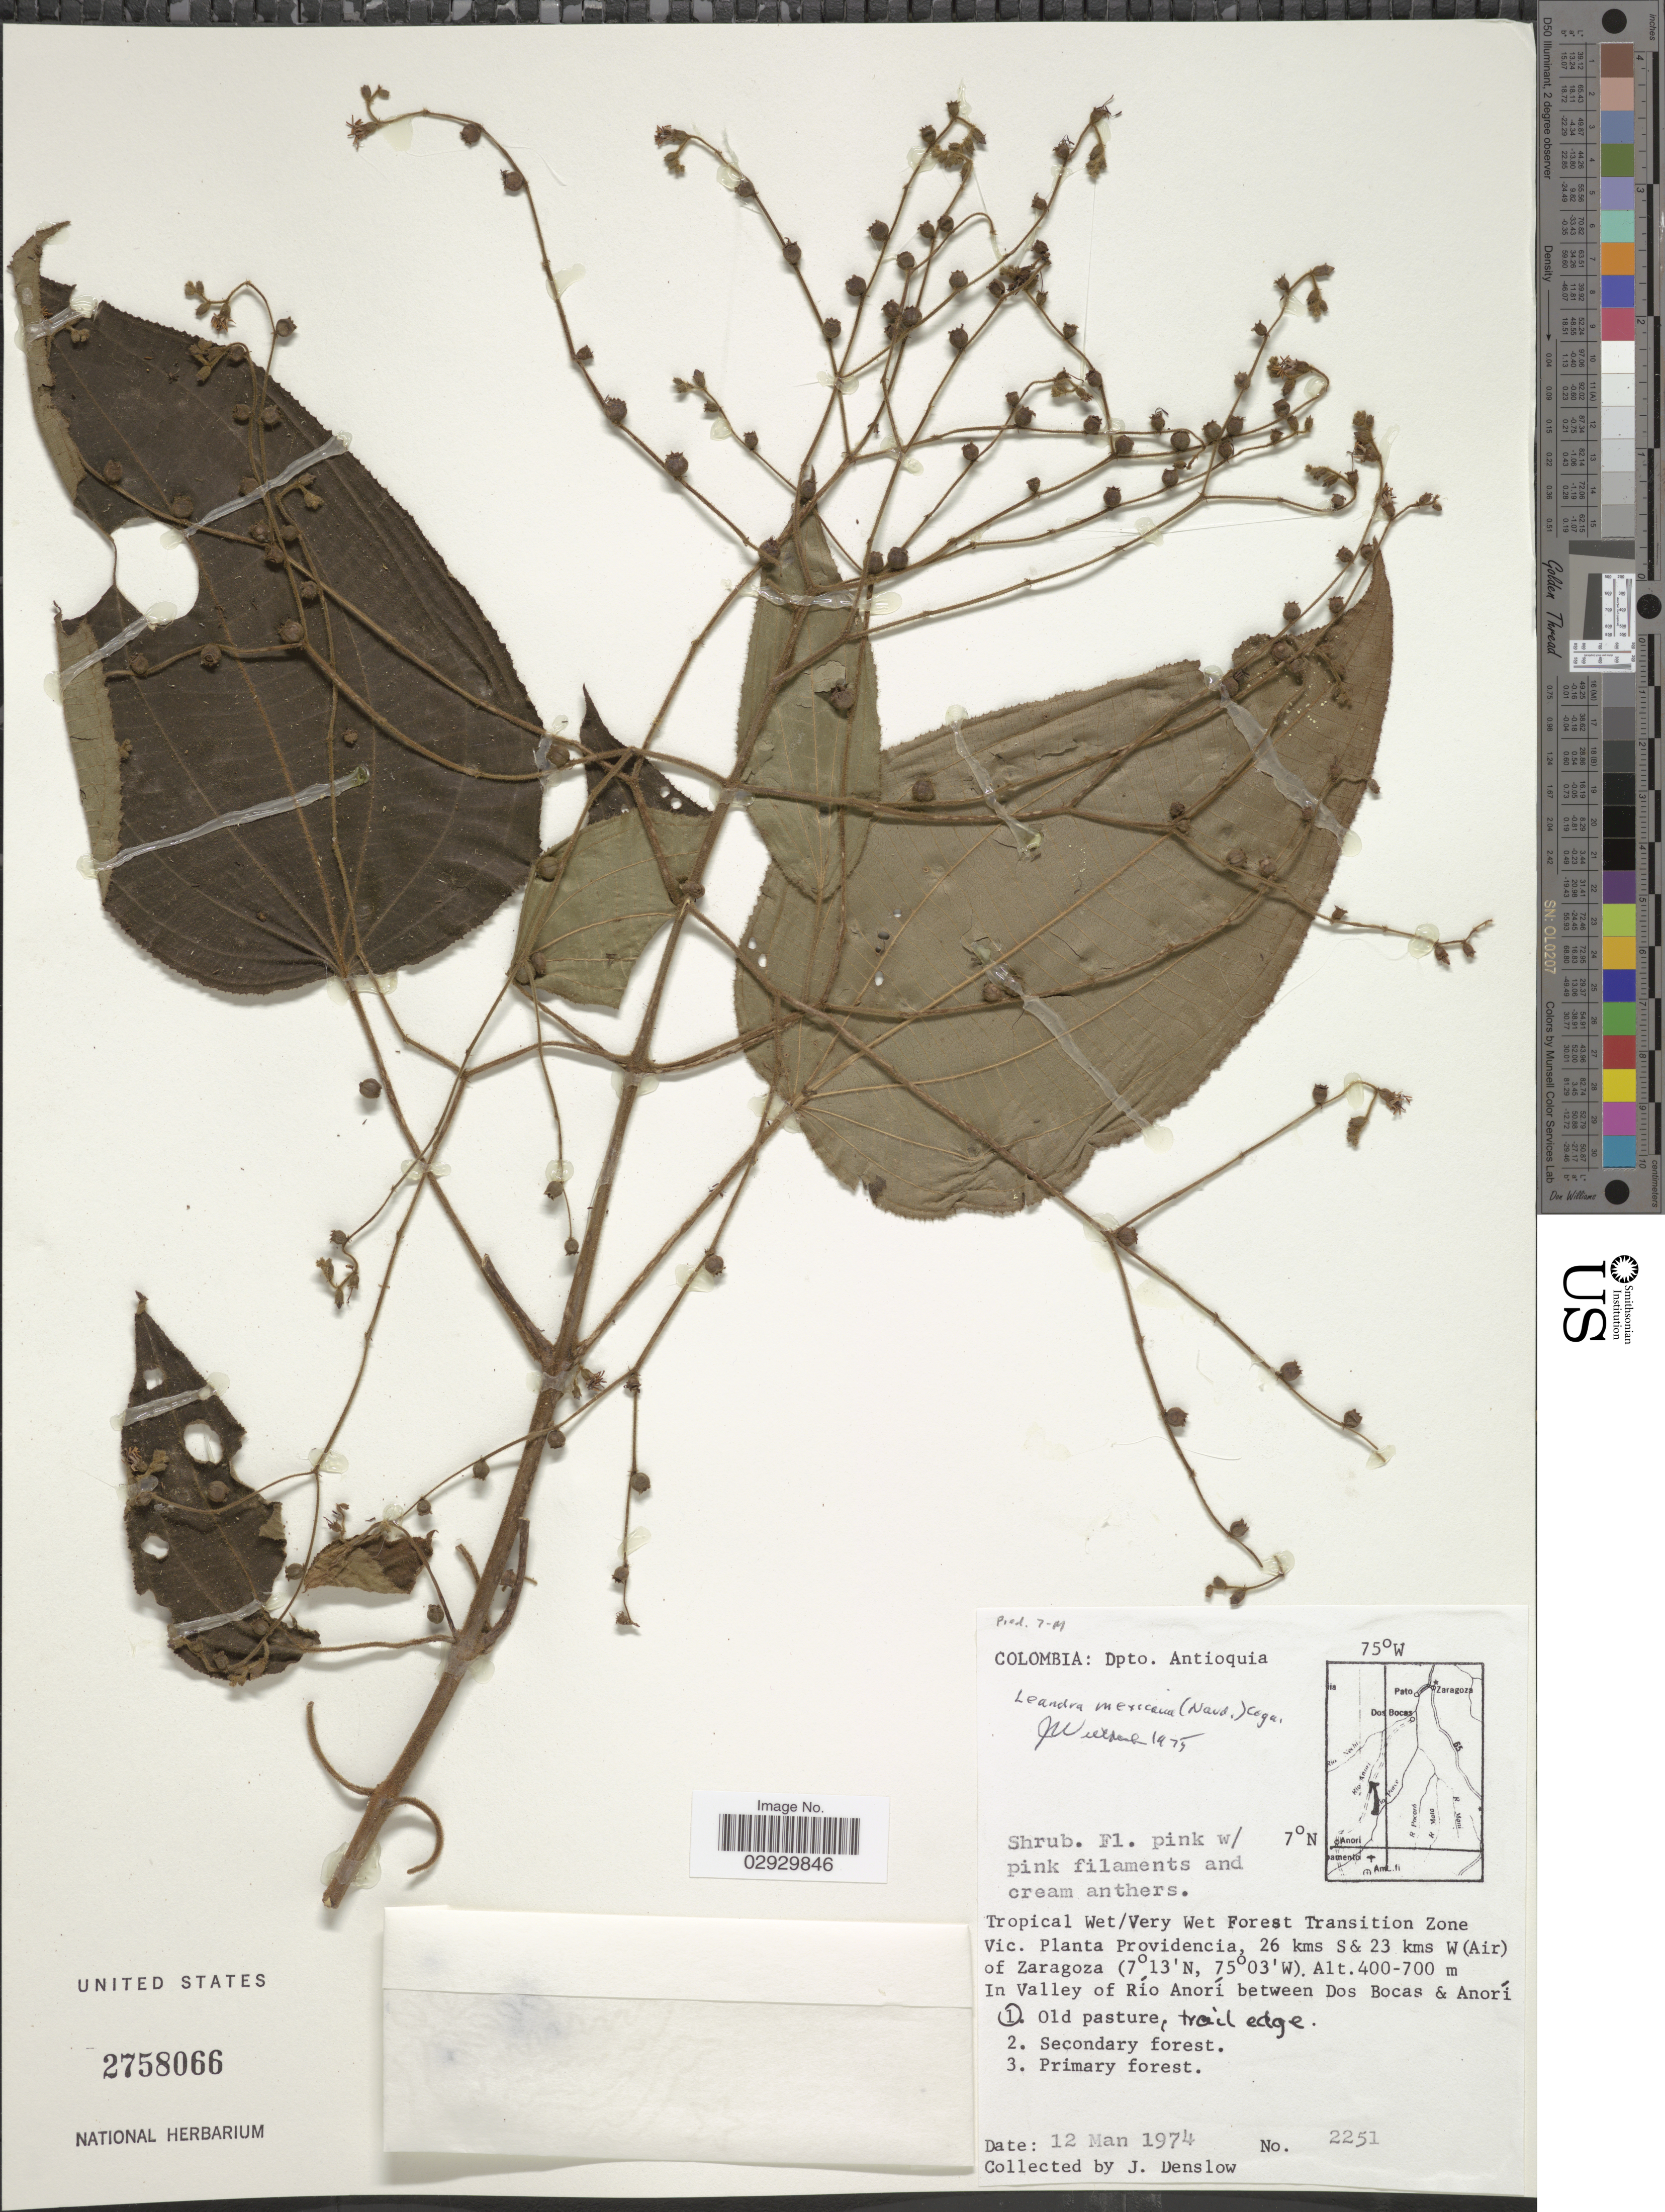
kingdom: Plantae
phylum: Tracheophyta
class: Magnoliopsida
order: Myrtales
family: Melastomataceae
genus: Leandra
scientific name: Leandra mexicana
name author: (Naudin) Cogn.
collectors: J. Denslow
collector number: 2251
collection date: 1974-03-12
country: Colombia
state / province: Antioquia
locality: Dpto. Antioquia, Tropical Wet/Very Wet Forest Transition Zone Vic. Planta Providencia, 26 kms S & 23 km W (Air) of Zaragoza. In Valley of Río Anorí between Dos Bocas & Anorí.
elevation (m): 400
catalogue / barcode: US 2758066